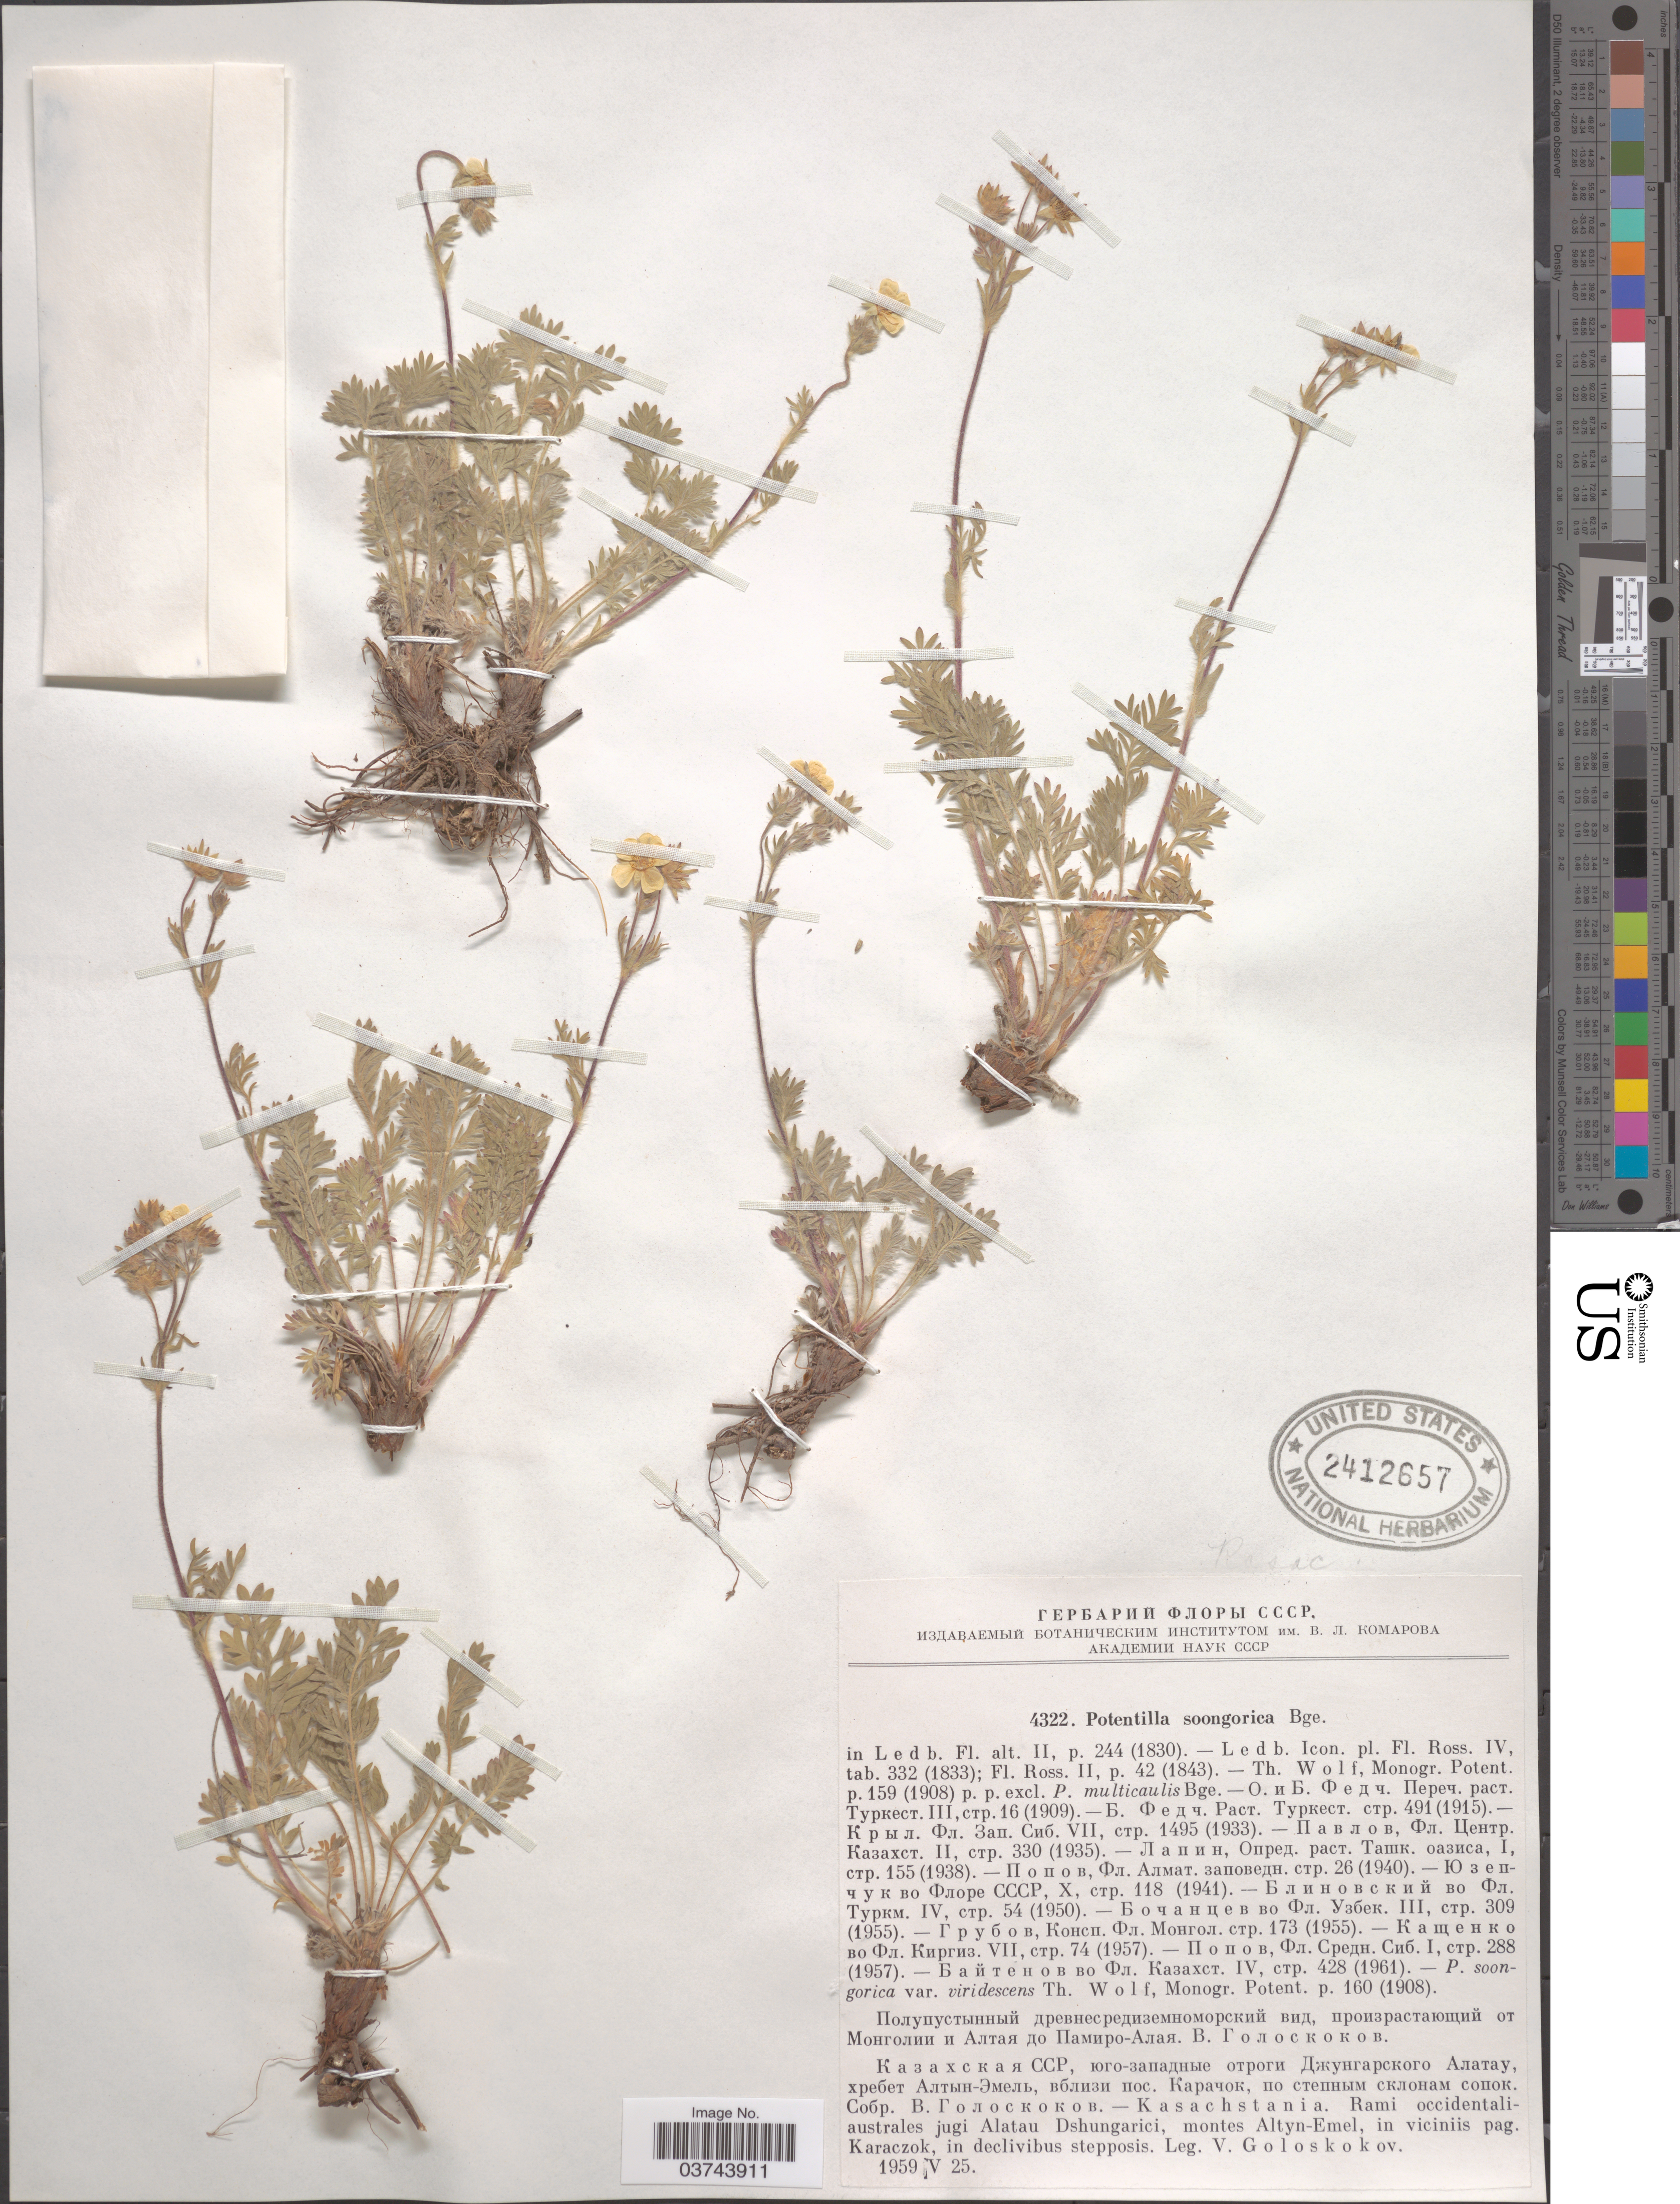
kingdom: Plantae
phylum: Tracheophyta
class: Magnoliopsida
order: Rosales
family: Rosaceae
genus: Potentilla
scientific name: Potentilla sericea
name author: L.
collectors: V. P. Goloskokov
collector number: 4322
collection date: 1959-05-25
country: Kazakhstan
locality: Kasachstania. Rami occidentali-australes jugi Alatau Dshungarici, montes Altyn-Emel, in viciniis pag. Karaczok, in declivibus stepposis.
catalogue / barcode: US 2412657